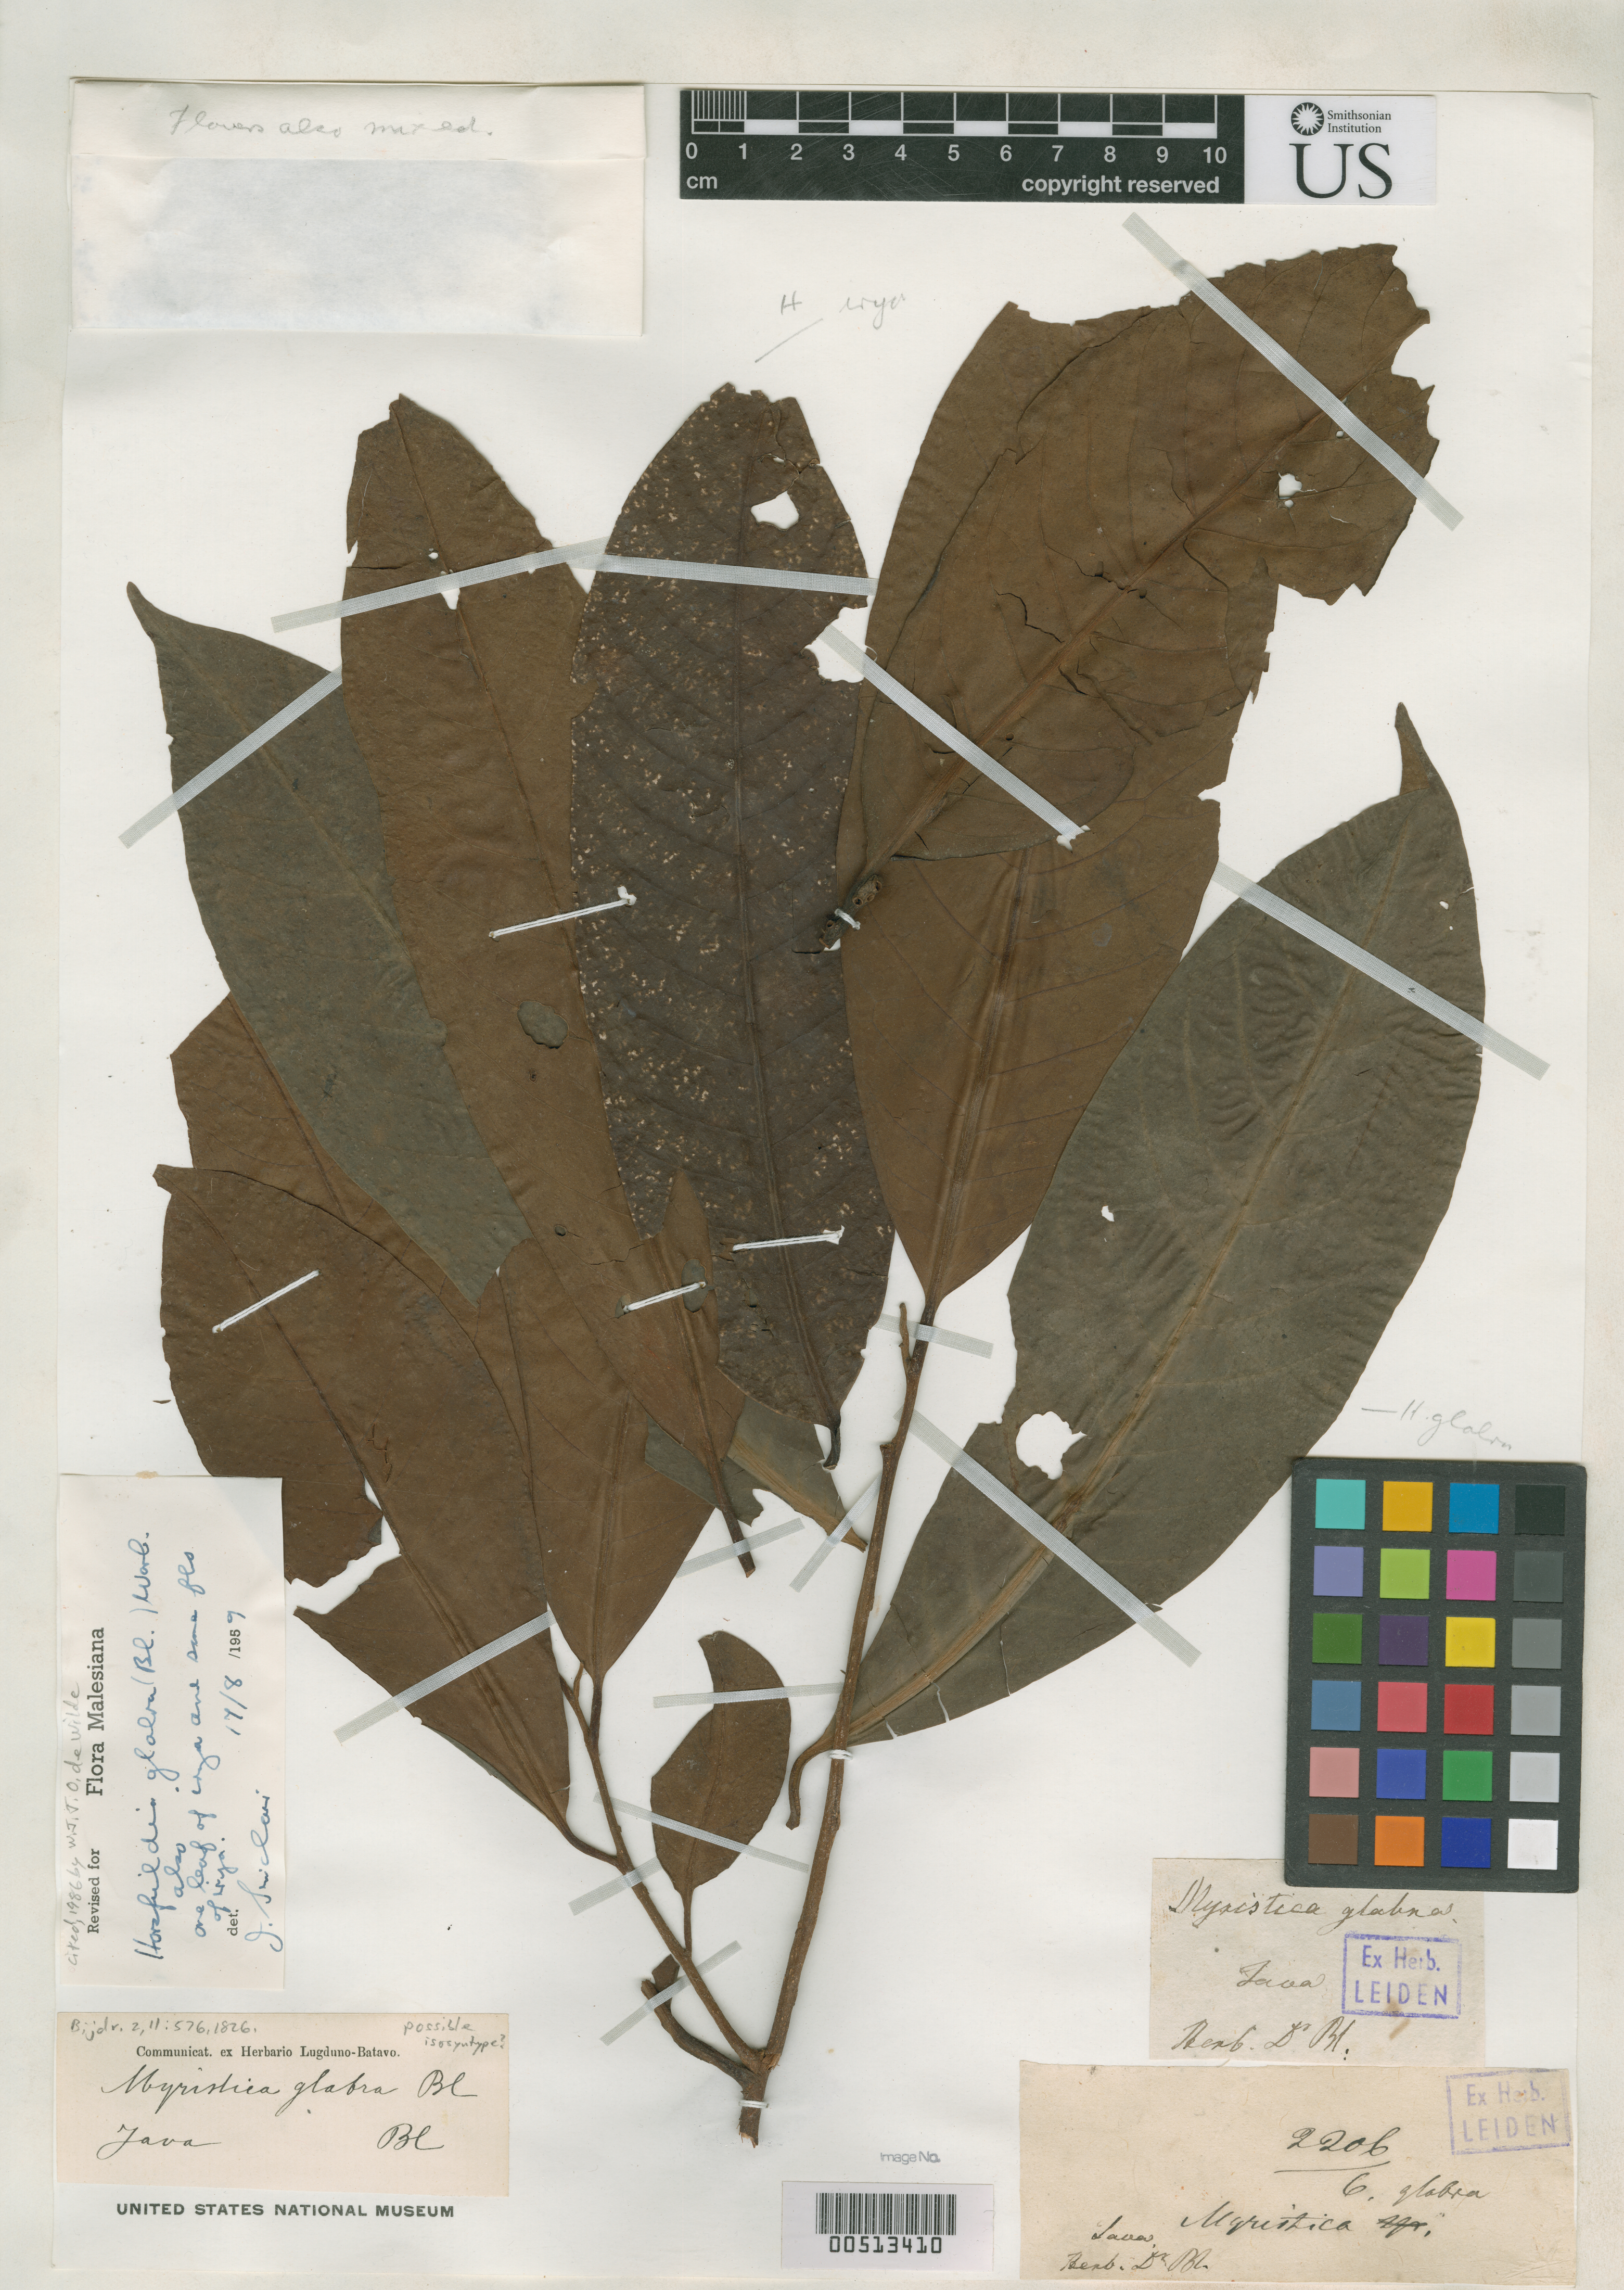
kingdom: Plantae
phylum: Tracheophyta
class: Magnoliopsida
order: Magnoliales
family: Myristicaceae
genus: Myristica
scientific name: Myristica glabra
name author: Reinw. ex Blume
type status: Isosyntype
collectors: C. L. von Blume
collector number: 2206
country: Indonesia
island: Java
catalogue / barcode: US 2128611